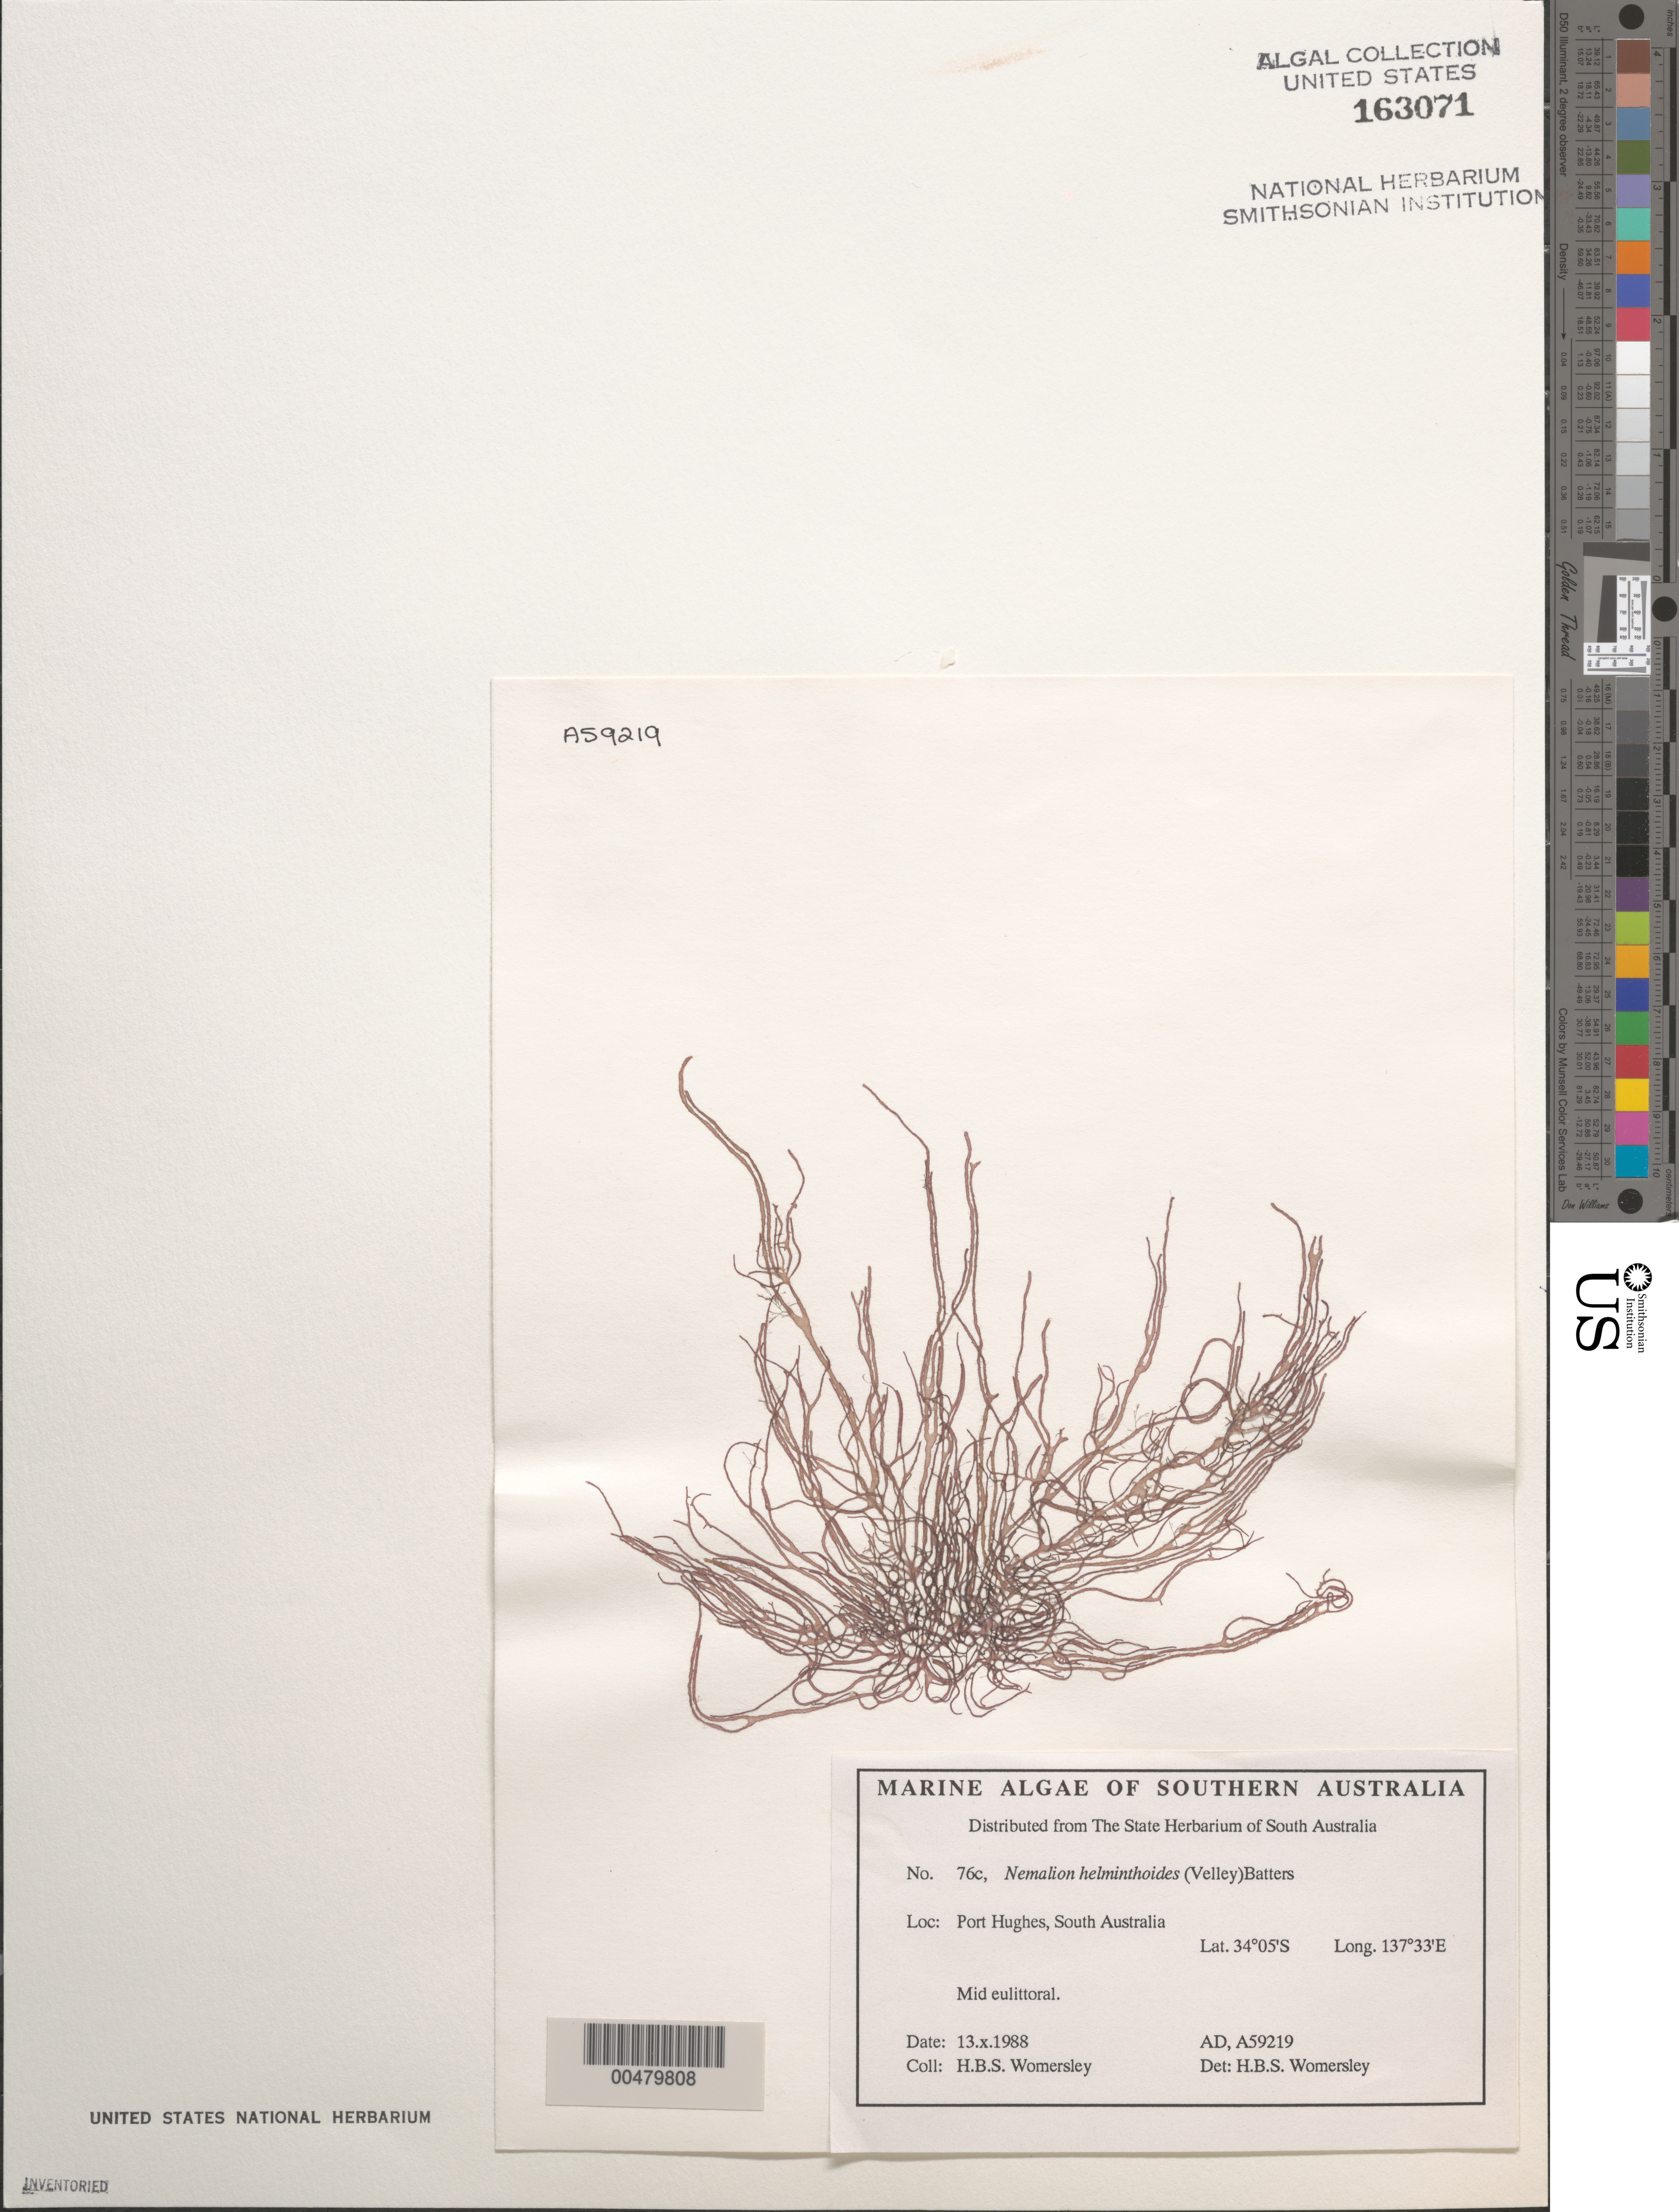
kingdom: Plantae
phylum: Rhodophyta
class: Florideophyceae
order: Nemaliales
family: Nemaliaceae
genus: Nemalion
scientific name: Nemalion multifidum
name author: (Lyngb.) Chauvin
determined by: Algae name updating Project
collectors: H. B. S. Womersley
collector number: Ad A59219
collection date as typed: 13 Oct 1988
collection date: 1988-10-13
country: Australia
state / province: South Australia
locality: Port hughes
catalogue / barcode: US 163071